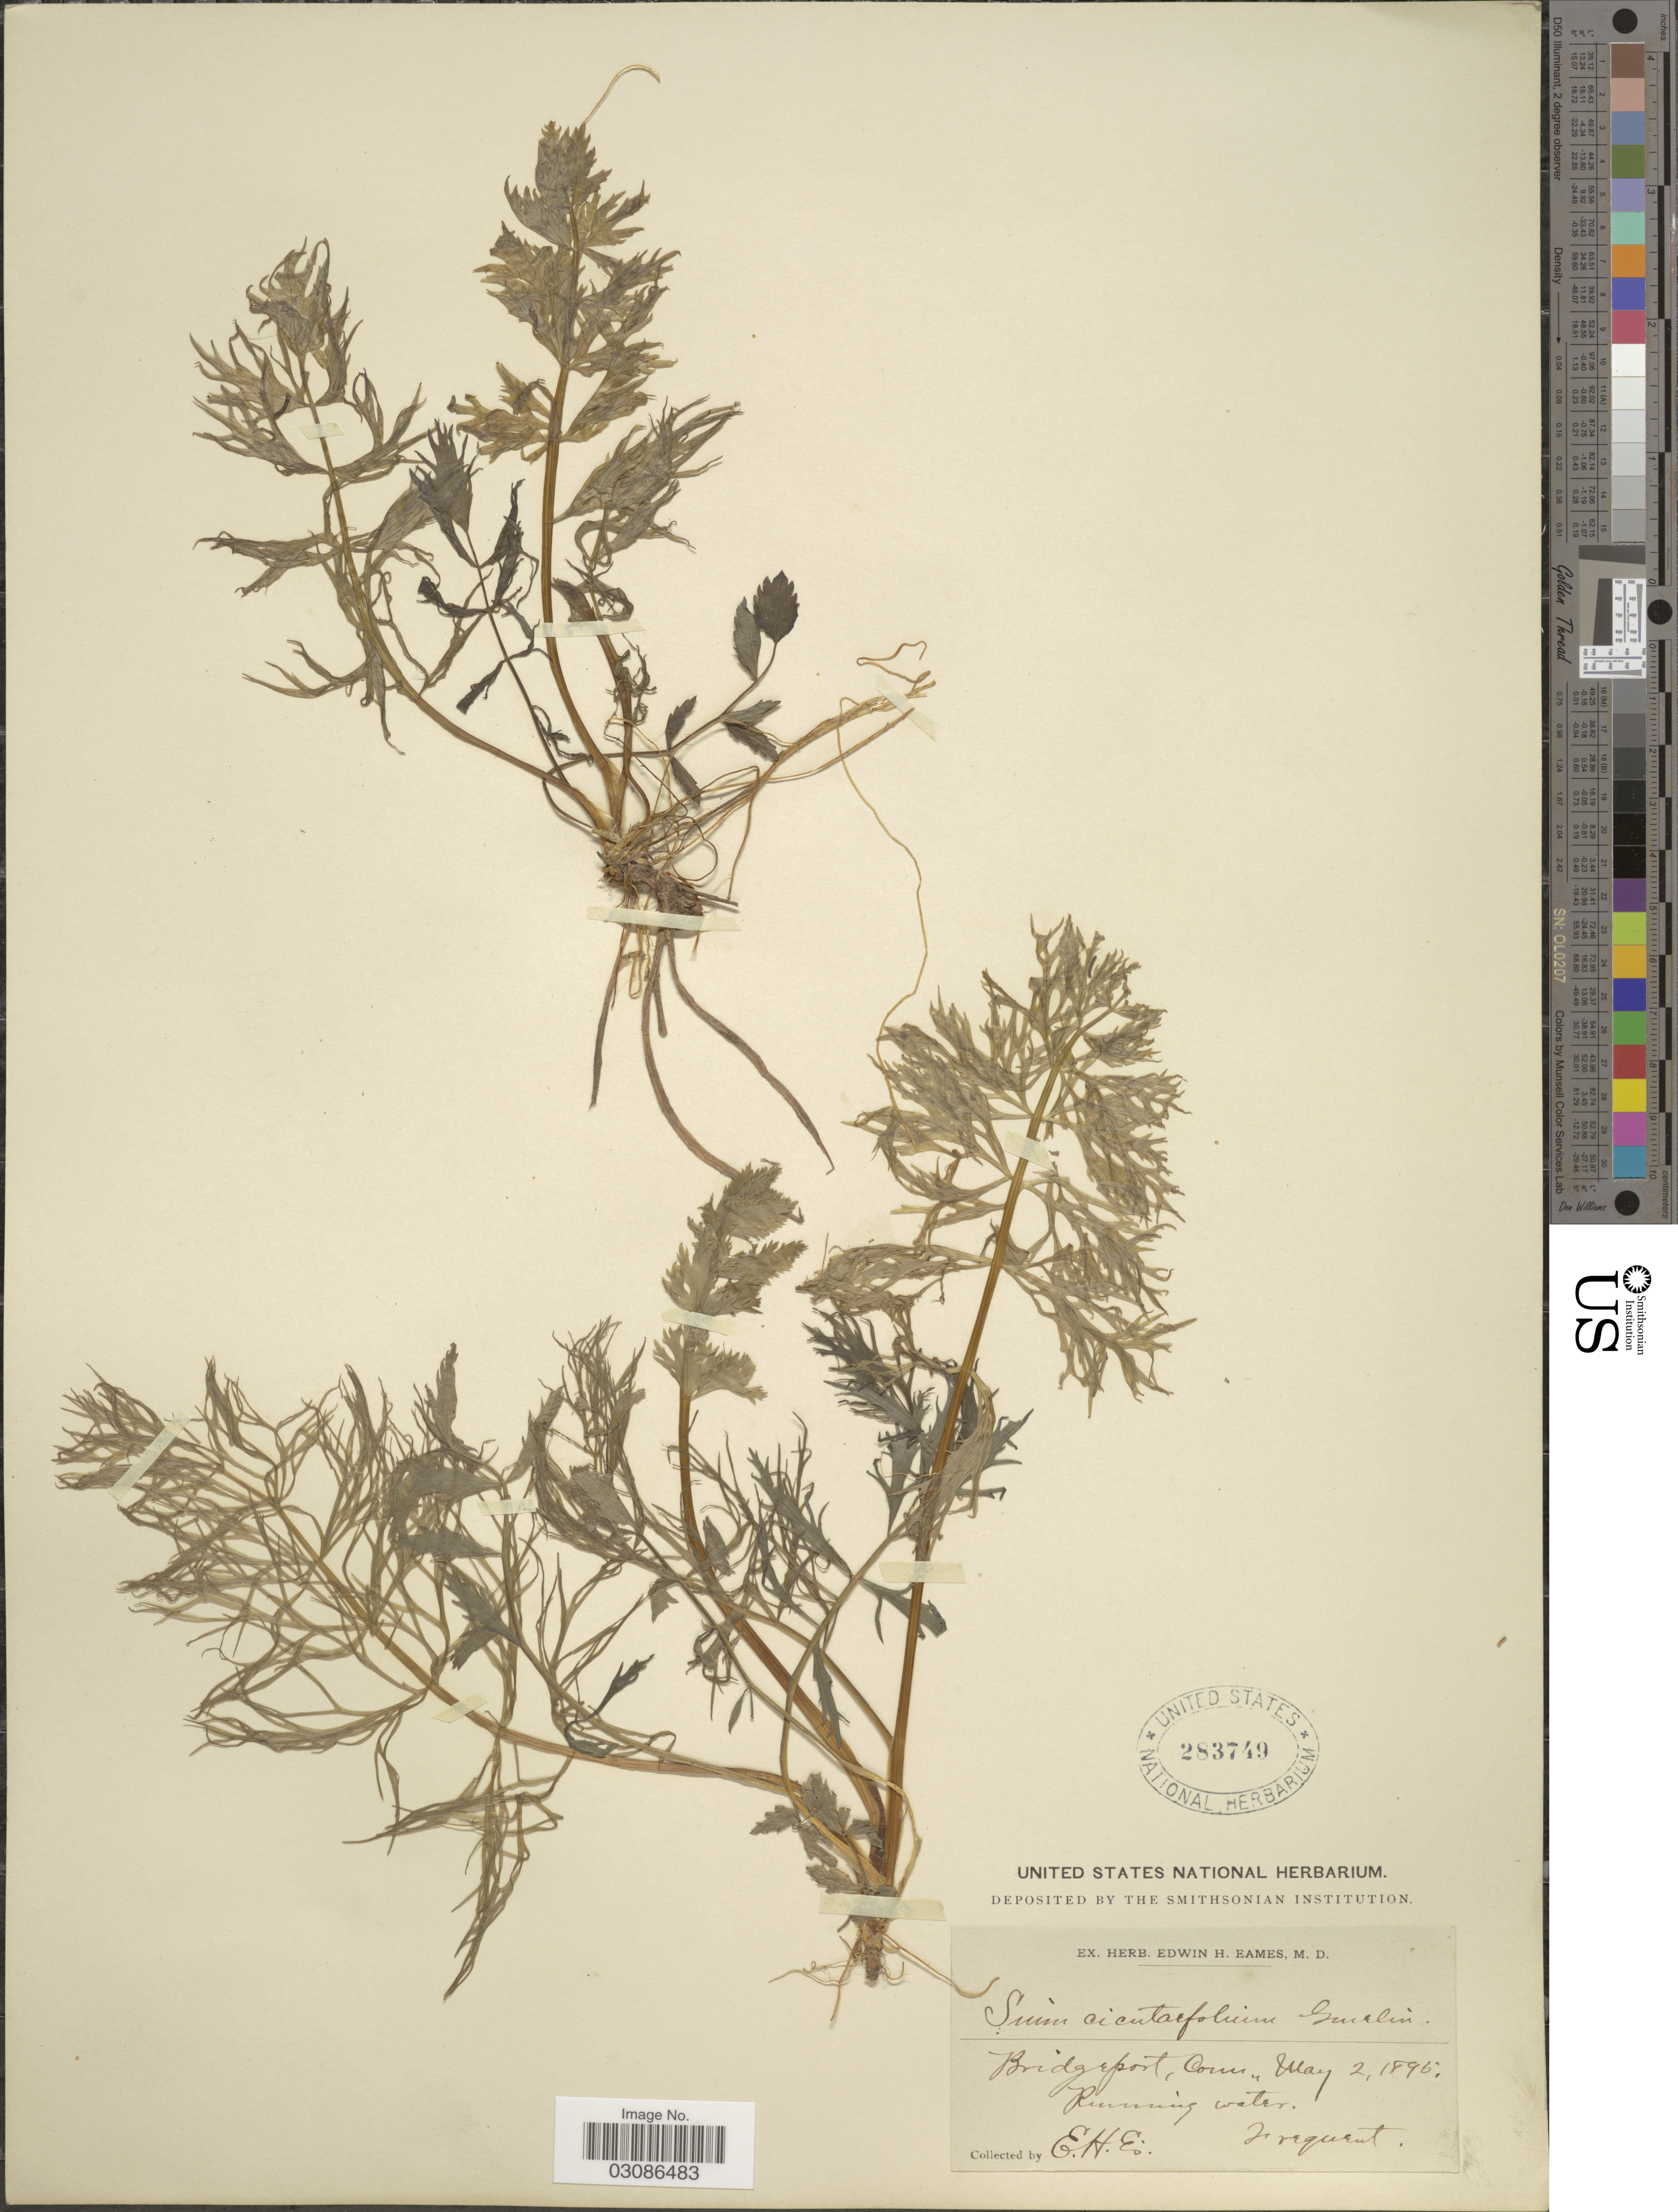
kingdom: Plantae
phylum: Tracheophyta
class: Magnoliopsida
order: Apiales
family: Apiaceae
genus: Sium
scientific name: Sium suave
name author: Walter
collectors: E. H. Eames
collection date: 1895-05-02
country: United States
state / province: Connecticut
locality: Bridgeport, Running water.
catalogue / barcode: US 283749